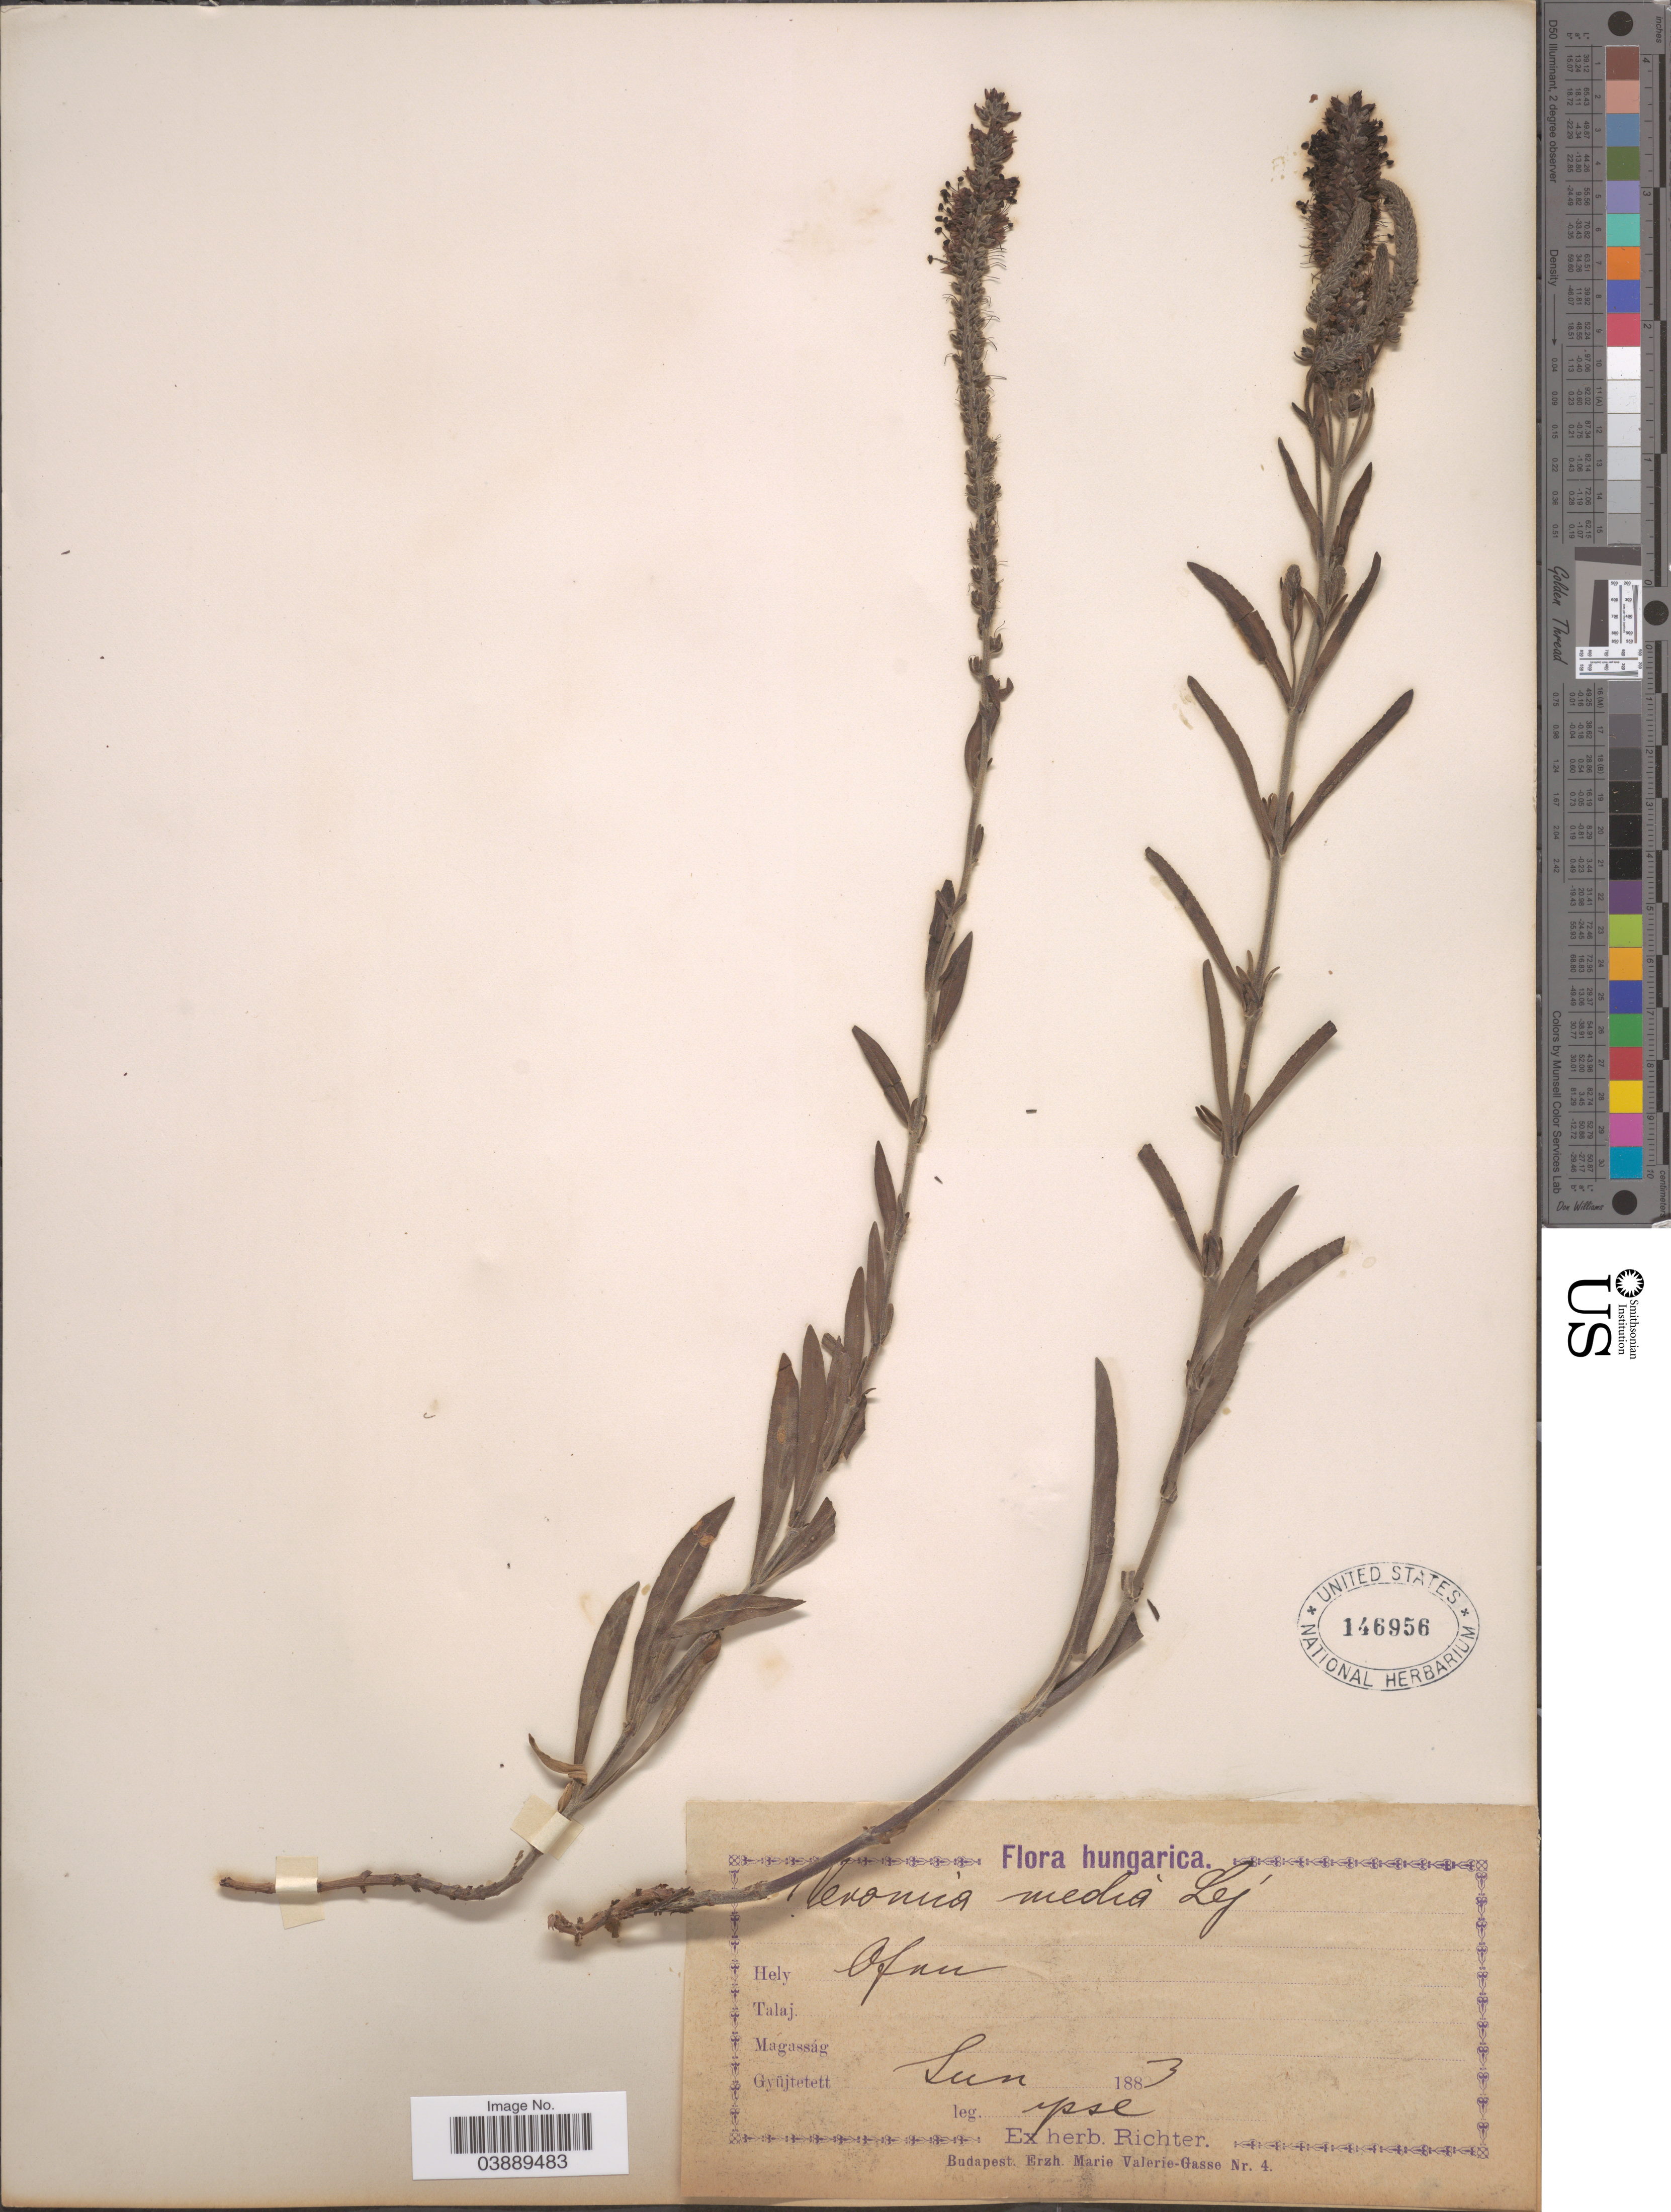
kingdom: Plantae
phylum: Tracheophyta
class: Magnoliopsida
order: Lamiales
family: Plantaginaceae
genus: Veronica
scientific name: Veronica media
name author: Lej.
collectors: -- Richter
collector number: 4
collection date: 1883-06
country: Hungary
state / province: Budapest, Capital District of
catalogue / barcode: US 146956